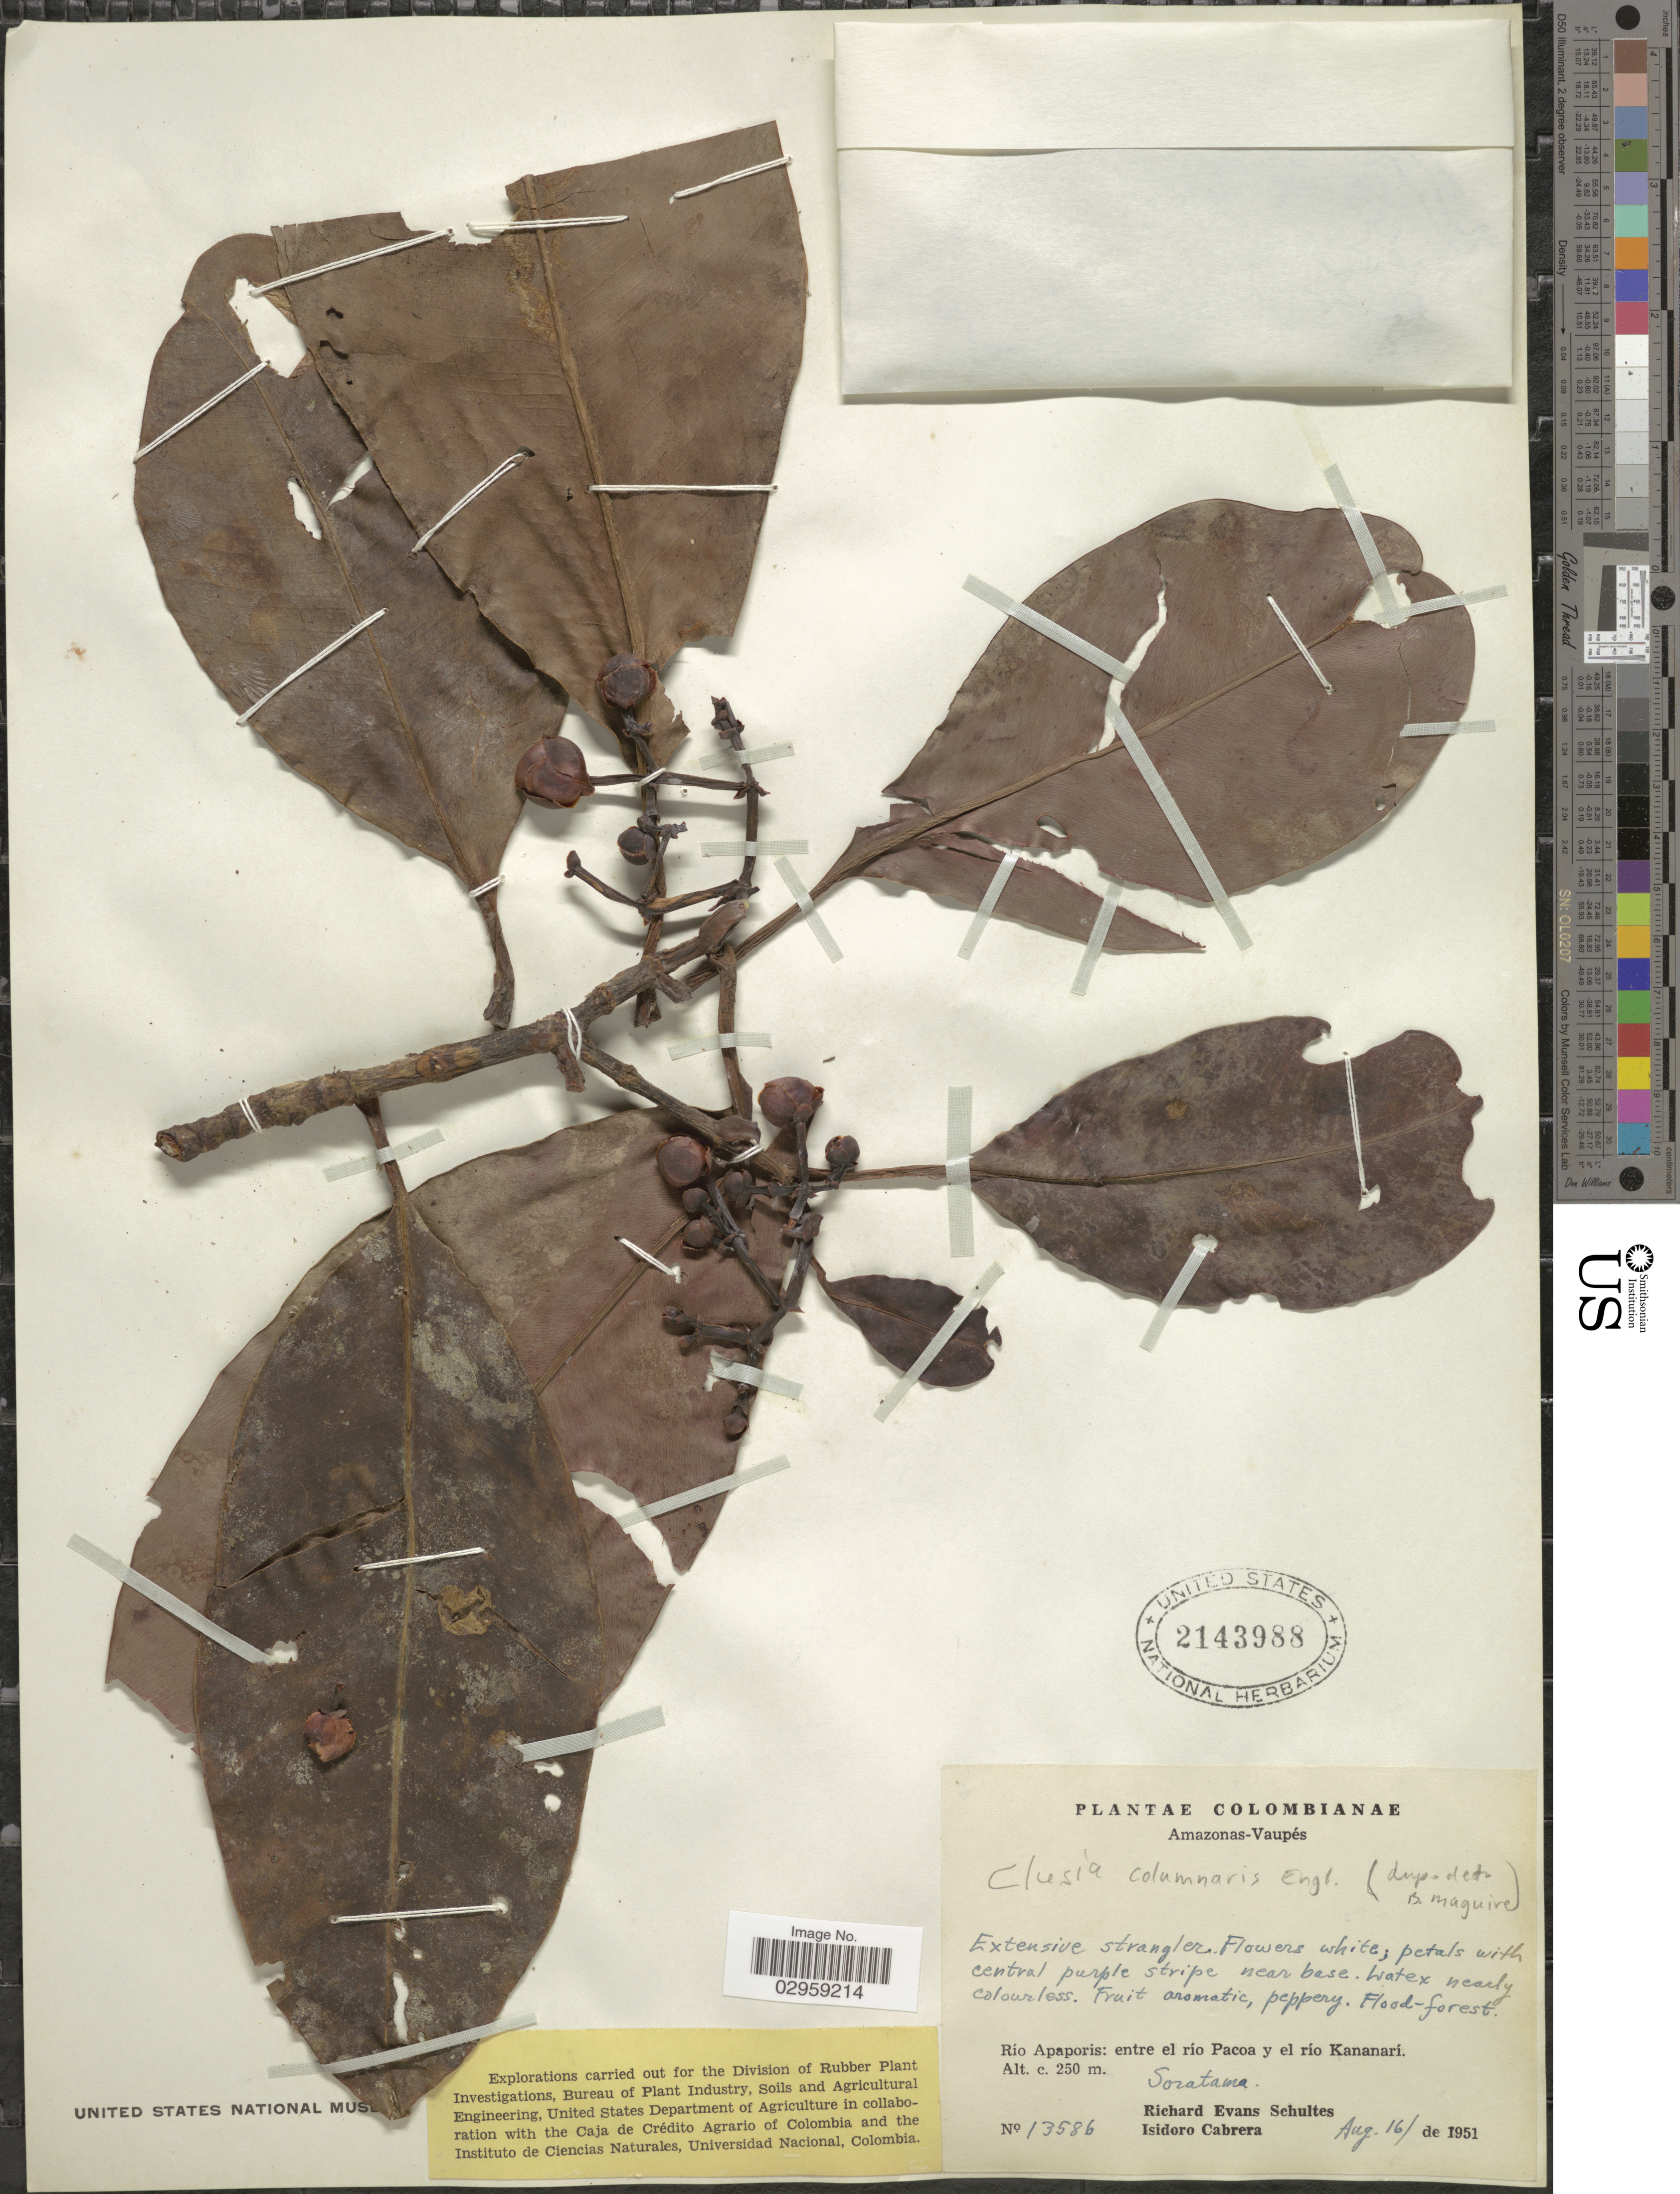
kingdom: Plantae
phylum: Tracheophyta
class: Magnoliopsida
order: Malpighiales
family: Clusiaceae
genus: Clusia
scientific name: Clusia columnaris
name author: Engl.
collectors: R. E. Schultes & I. Cabrera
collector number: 13586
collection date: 1951-08-16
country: Colombia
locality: Amazonas-Vaupés. Río Apaporis: entre el río Pacoa y el Kananarí. Soratama.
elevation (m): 250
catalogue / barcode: US 2143988